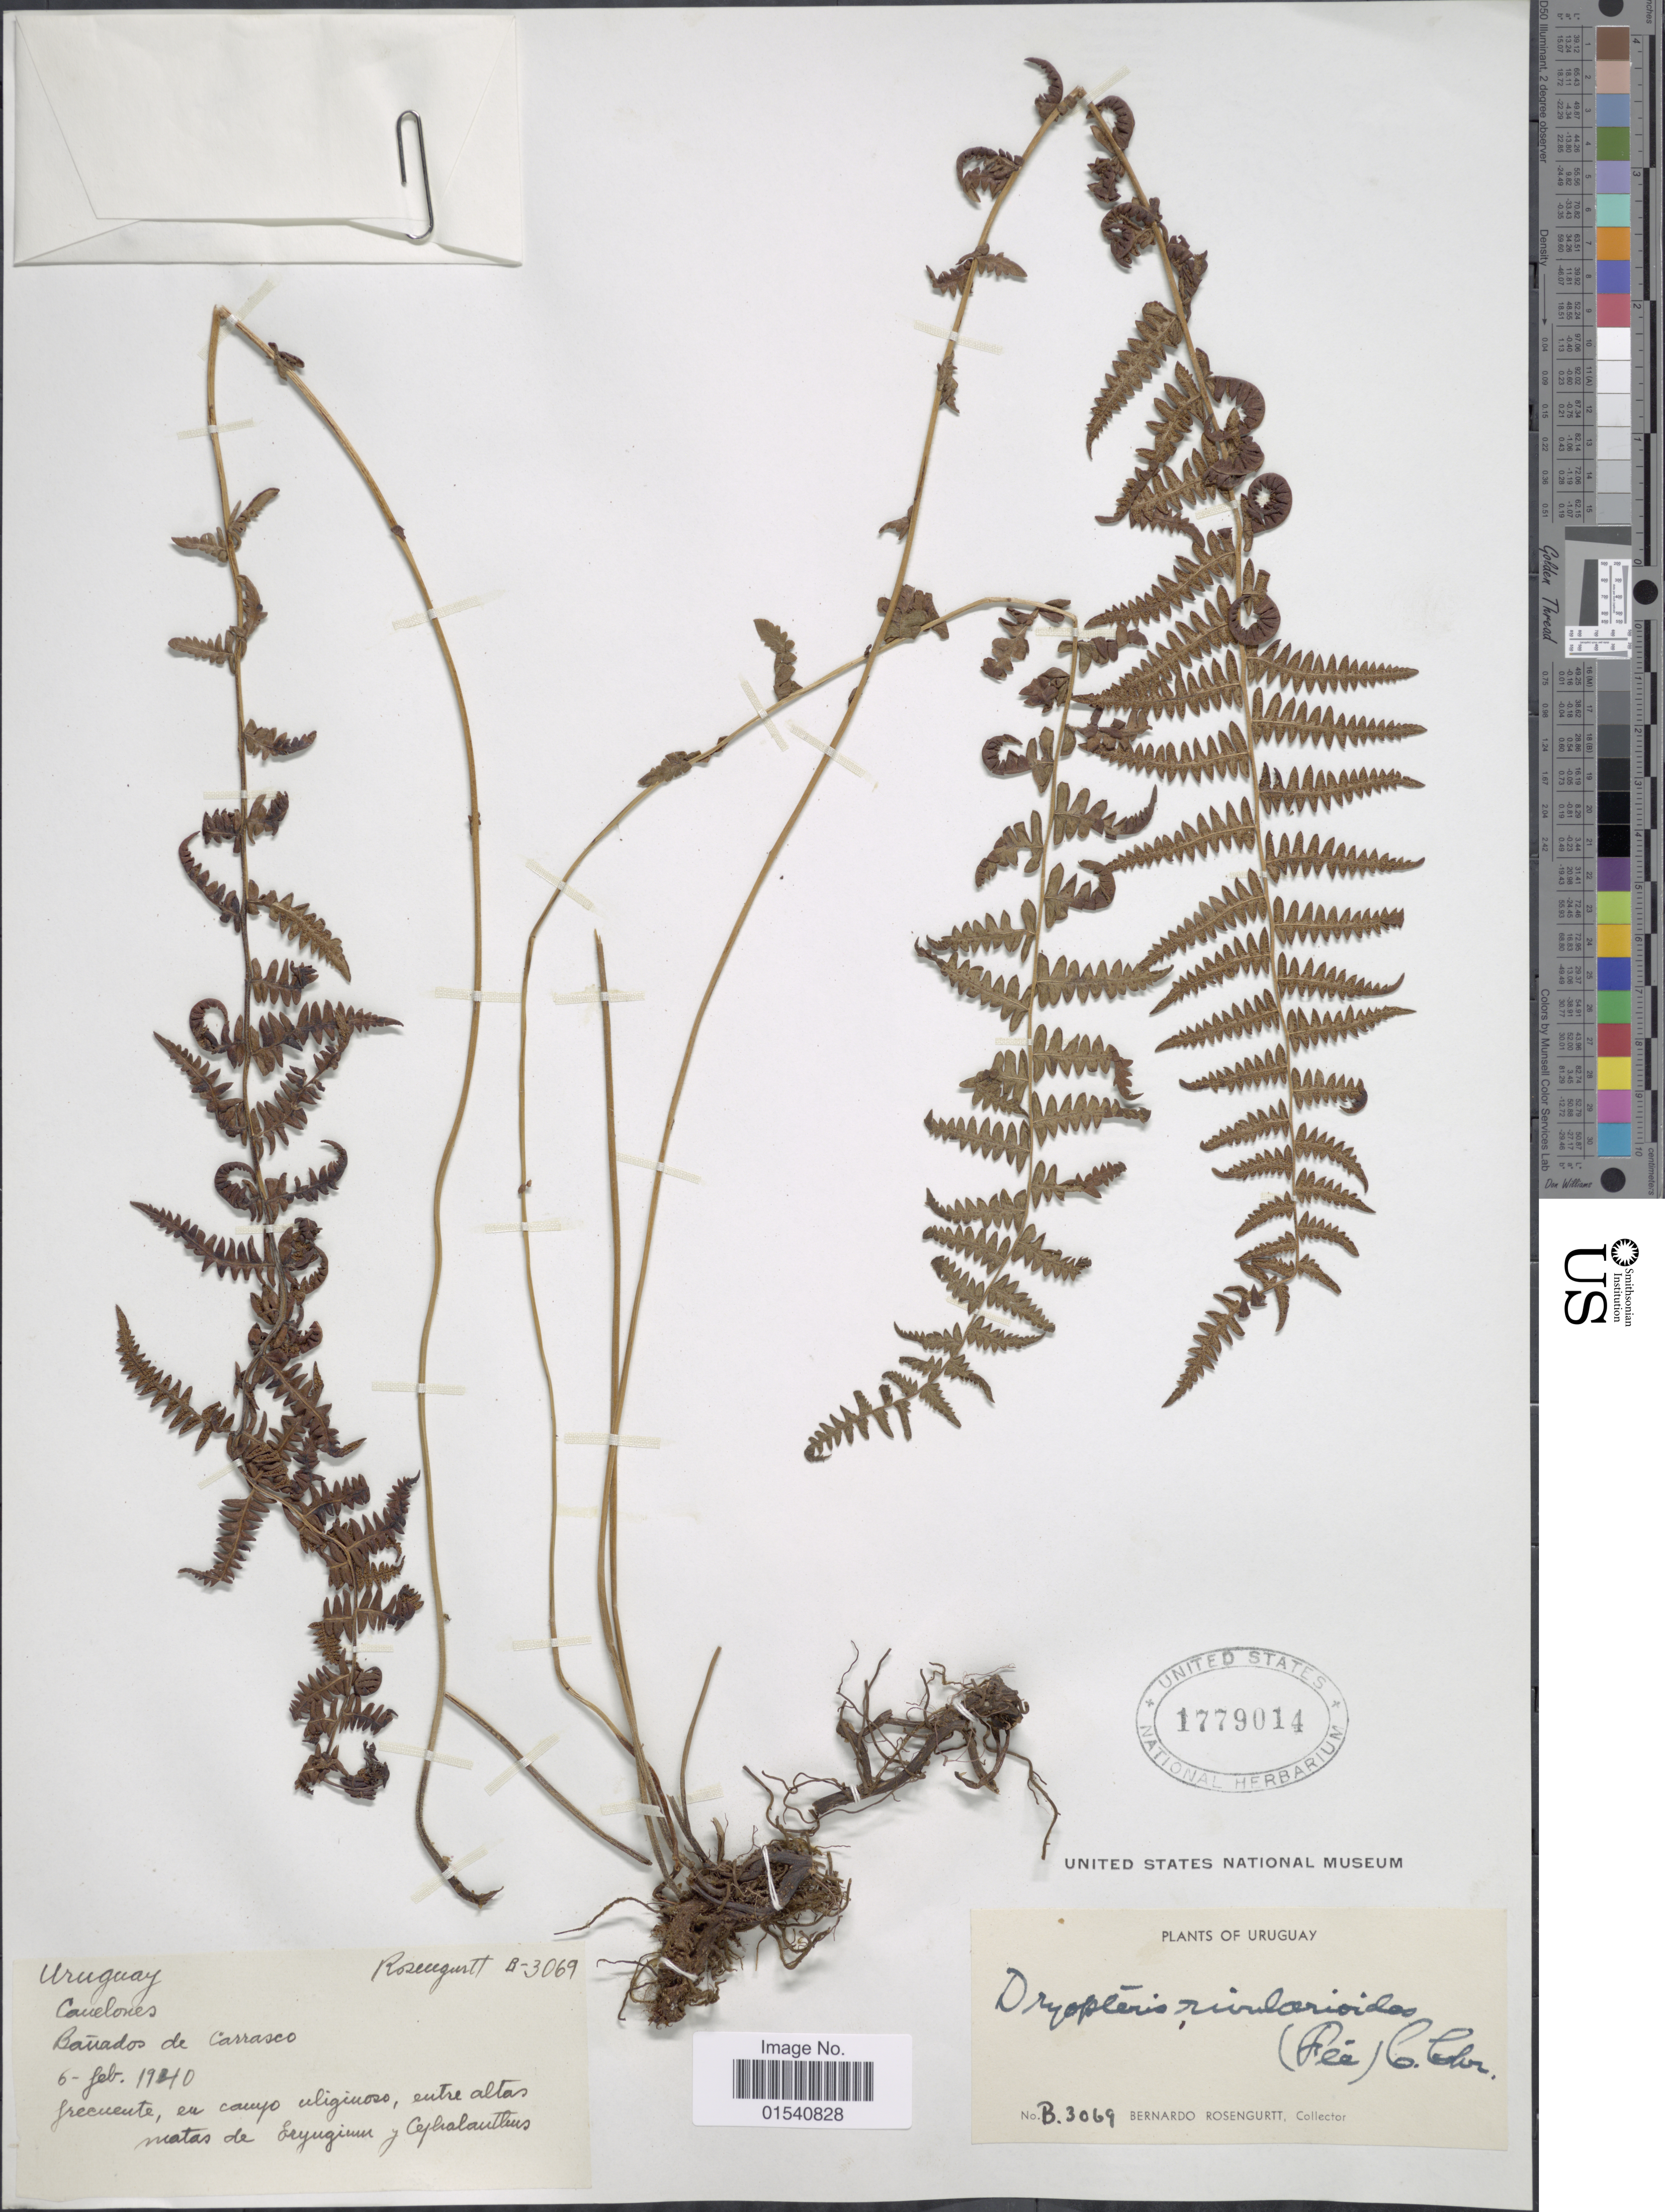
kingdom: Plantae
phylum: Tracheophyta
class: Polypodiopsida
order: Polypodiales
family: Thelypteridaceae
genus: Amauropelta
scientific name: Amauropelta rivularioides (Fée) comb. nov., ined 2015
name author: (Fée)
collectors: B. Rosengurtt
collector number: B.3069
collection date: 1940-02-06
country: Uruguay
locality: Canelones, Bañados de Carrasco.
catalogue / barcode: US 1779014